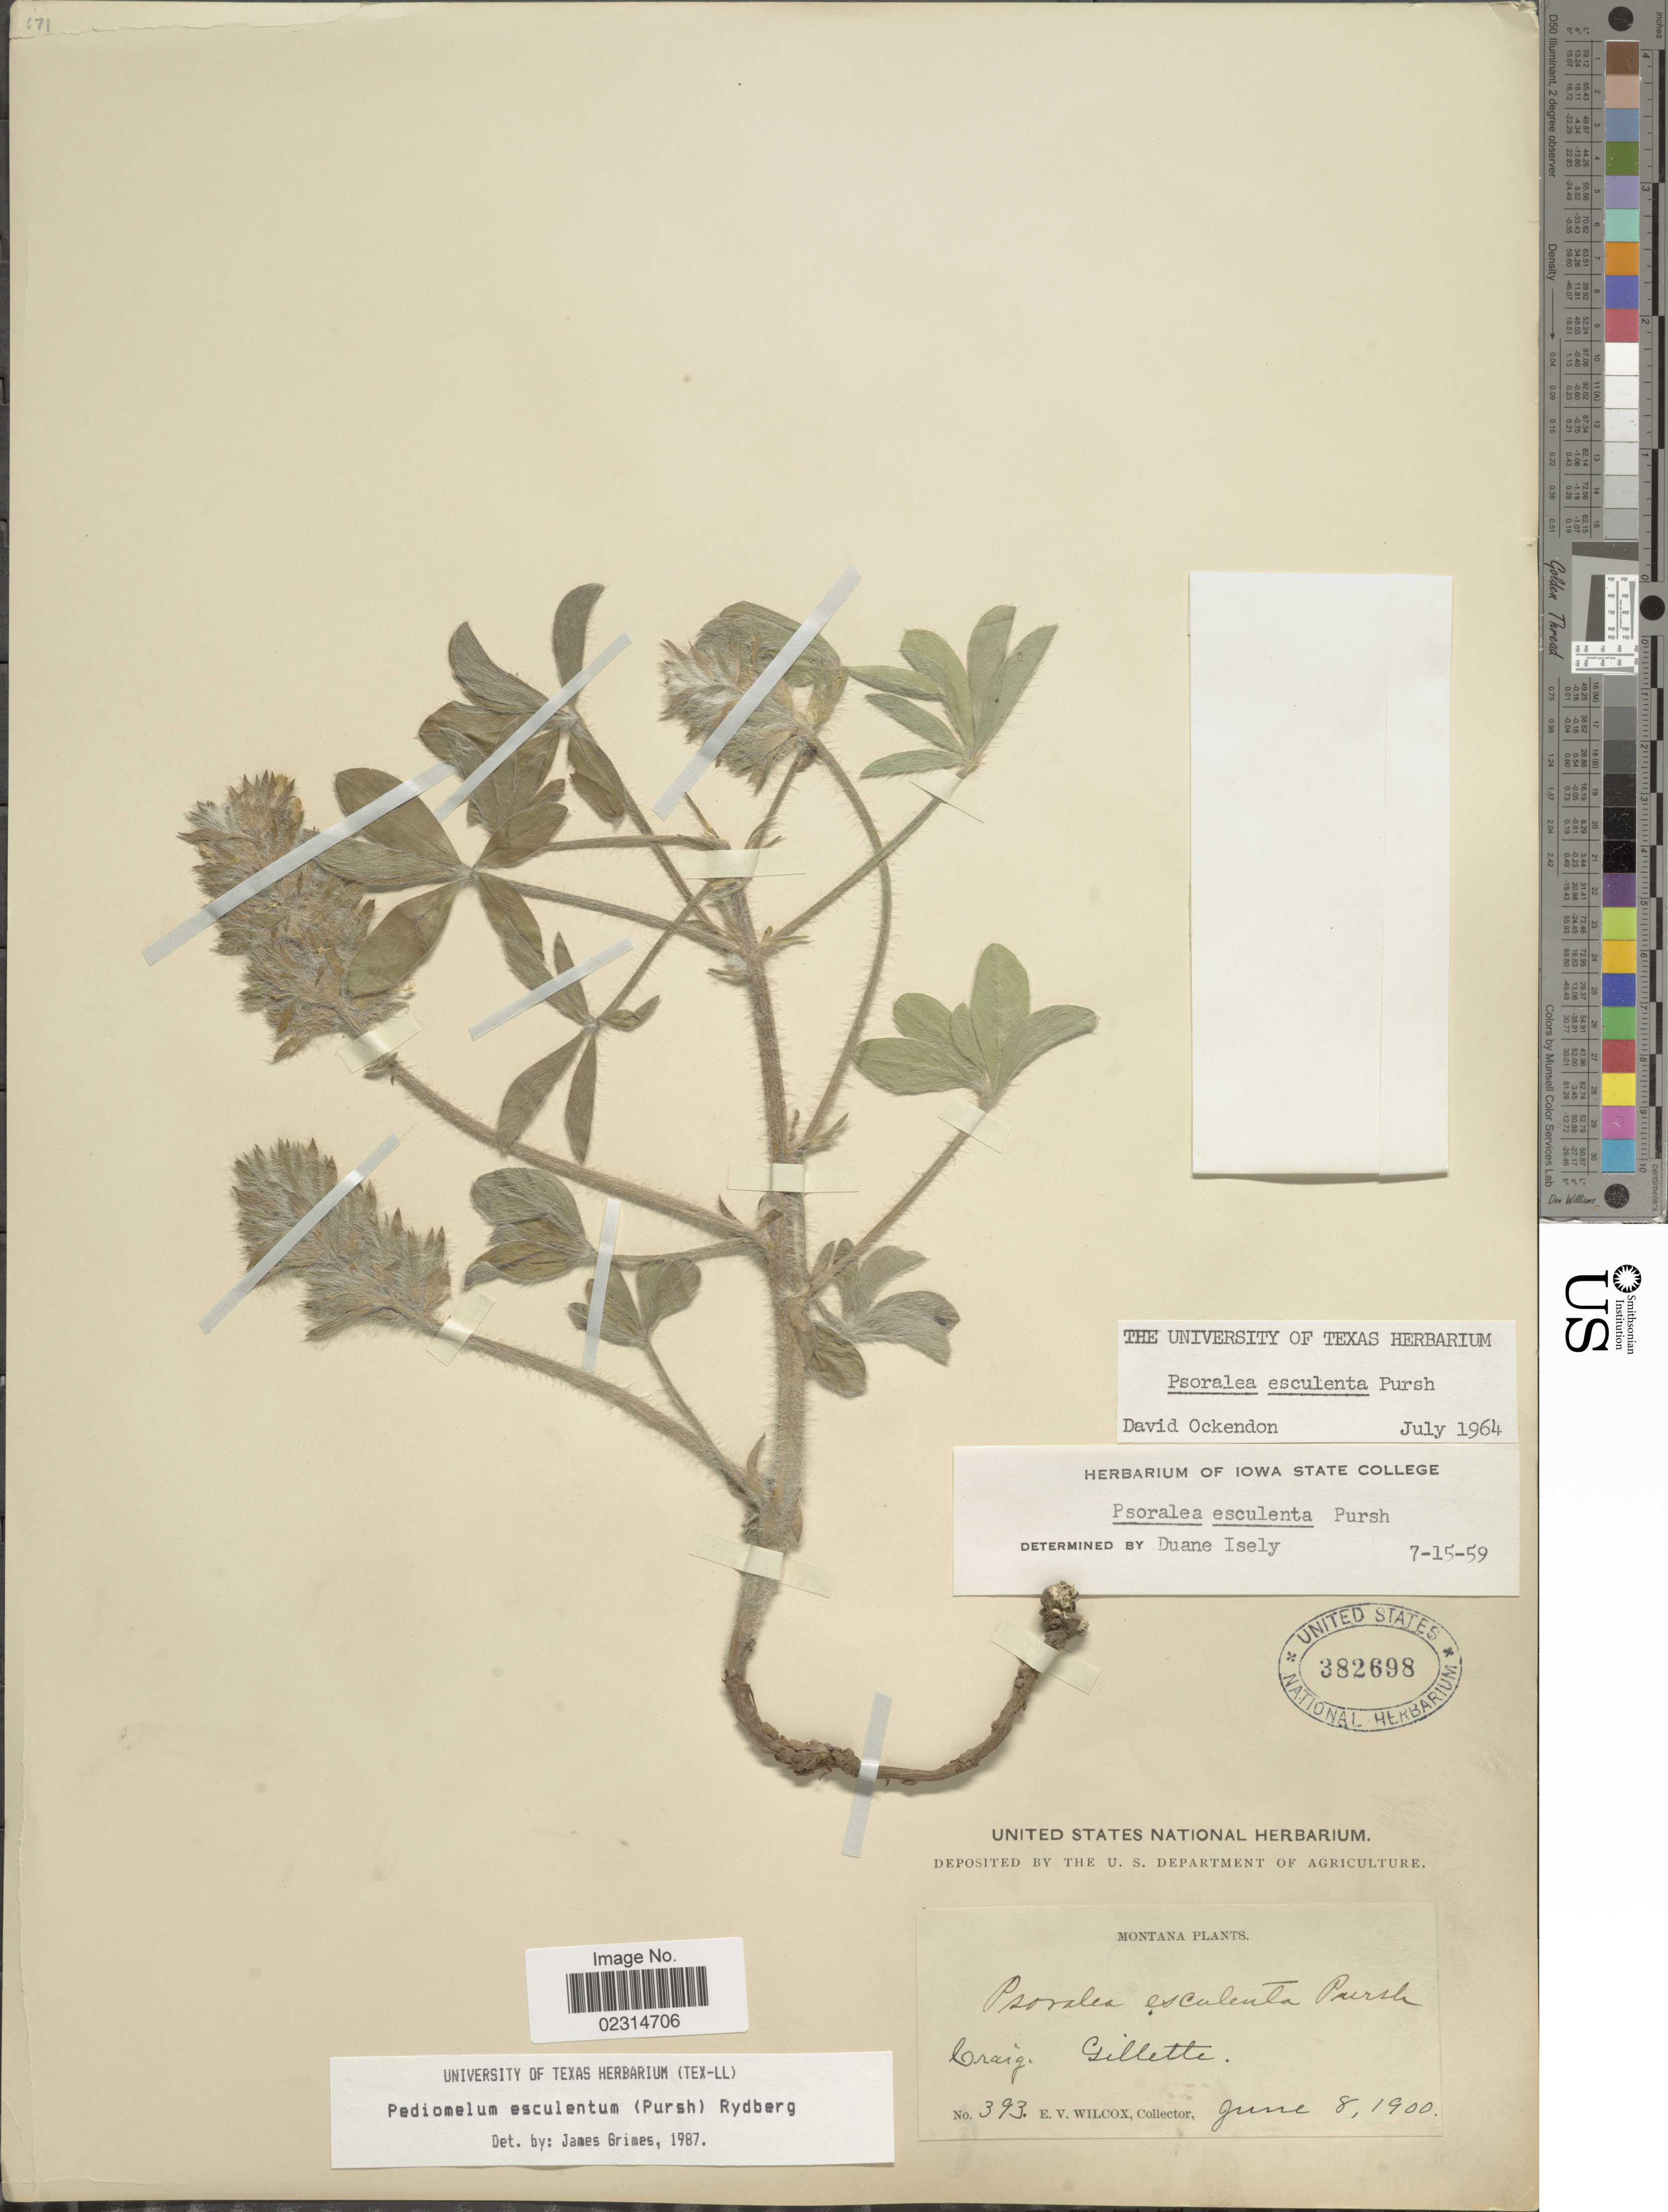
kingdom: Plantae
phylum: Tracheophyta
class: Magnoliopsida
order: Fabales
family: Fabaceae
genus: Pediomelum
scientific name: Pediomelum esculentum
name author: (Pursh) Rydb.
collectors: E. V. Wilcox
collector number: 393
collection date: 1900-06-08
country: United States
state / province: Montana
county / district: Lewis and Clark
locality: Craig, Gillette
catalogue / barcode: US 382698